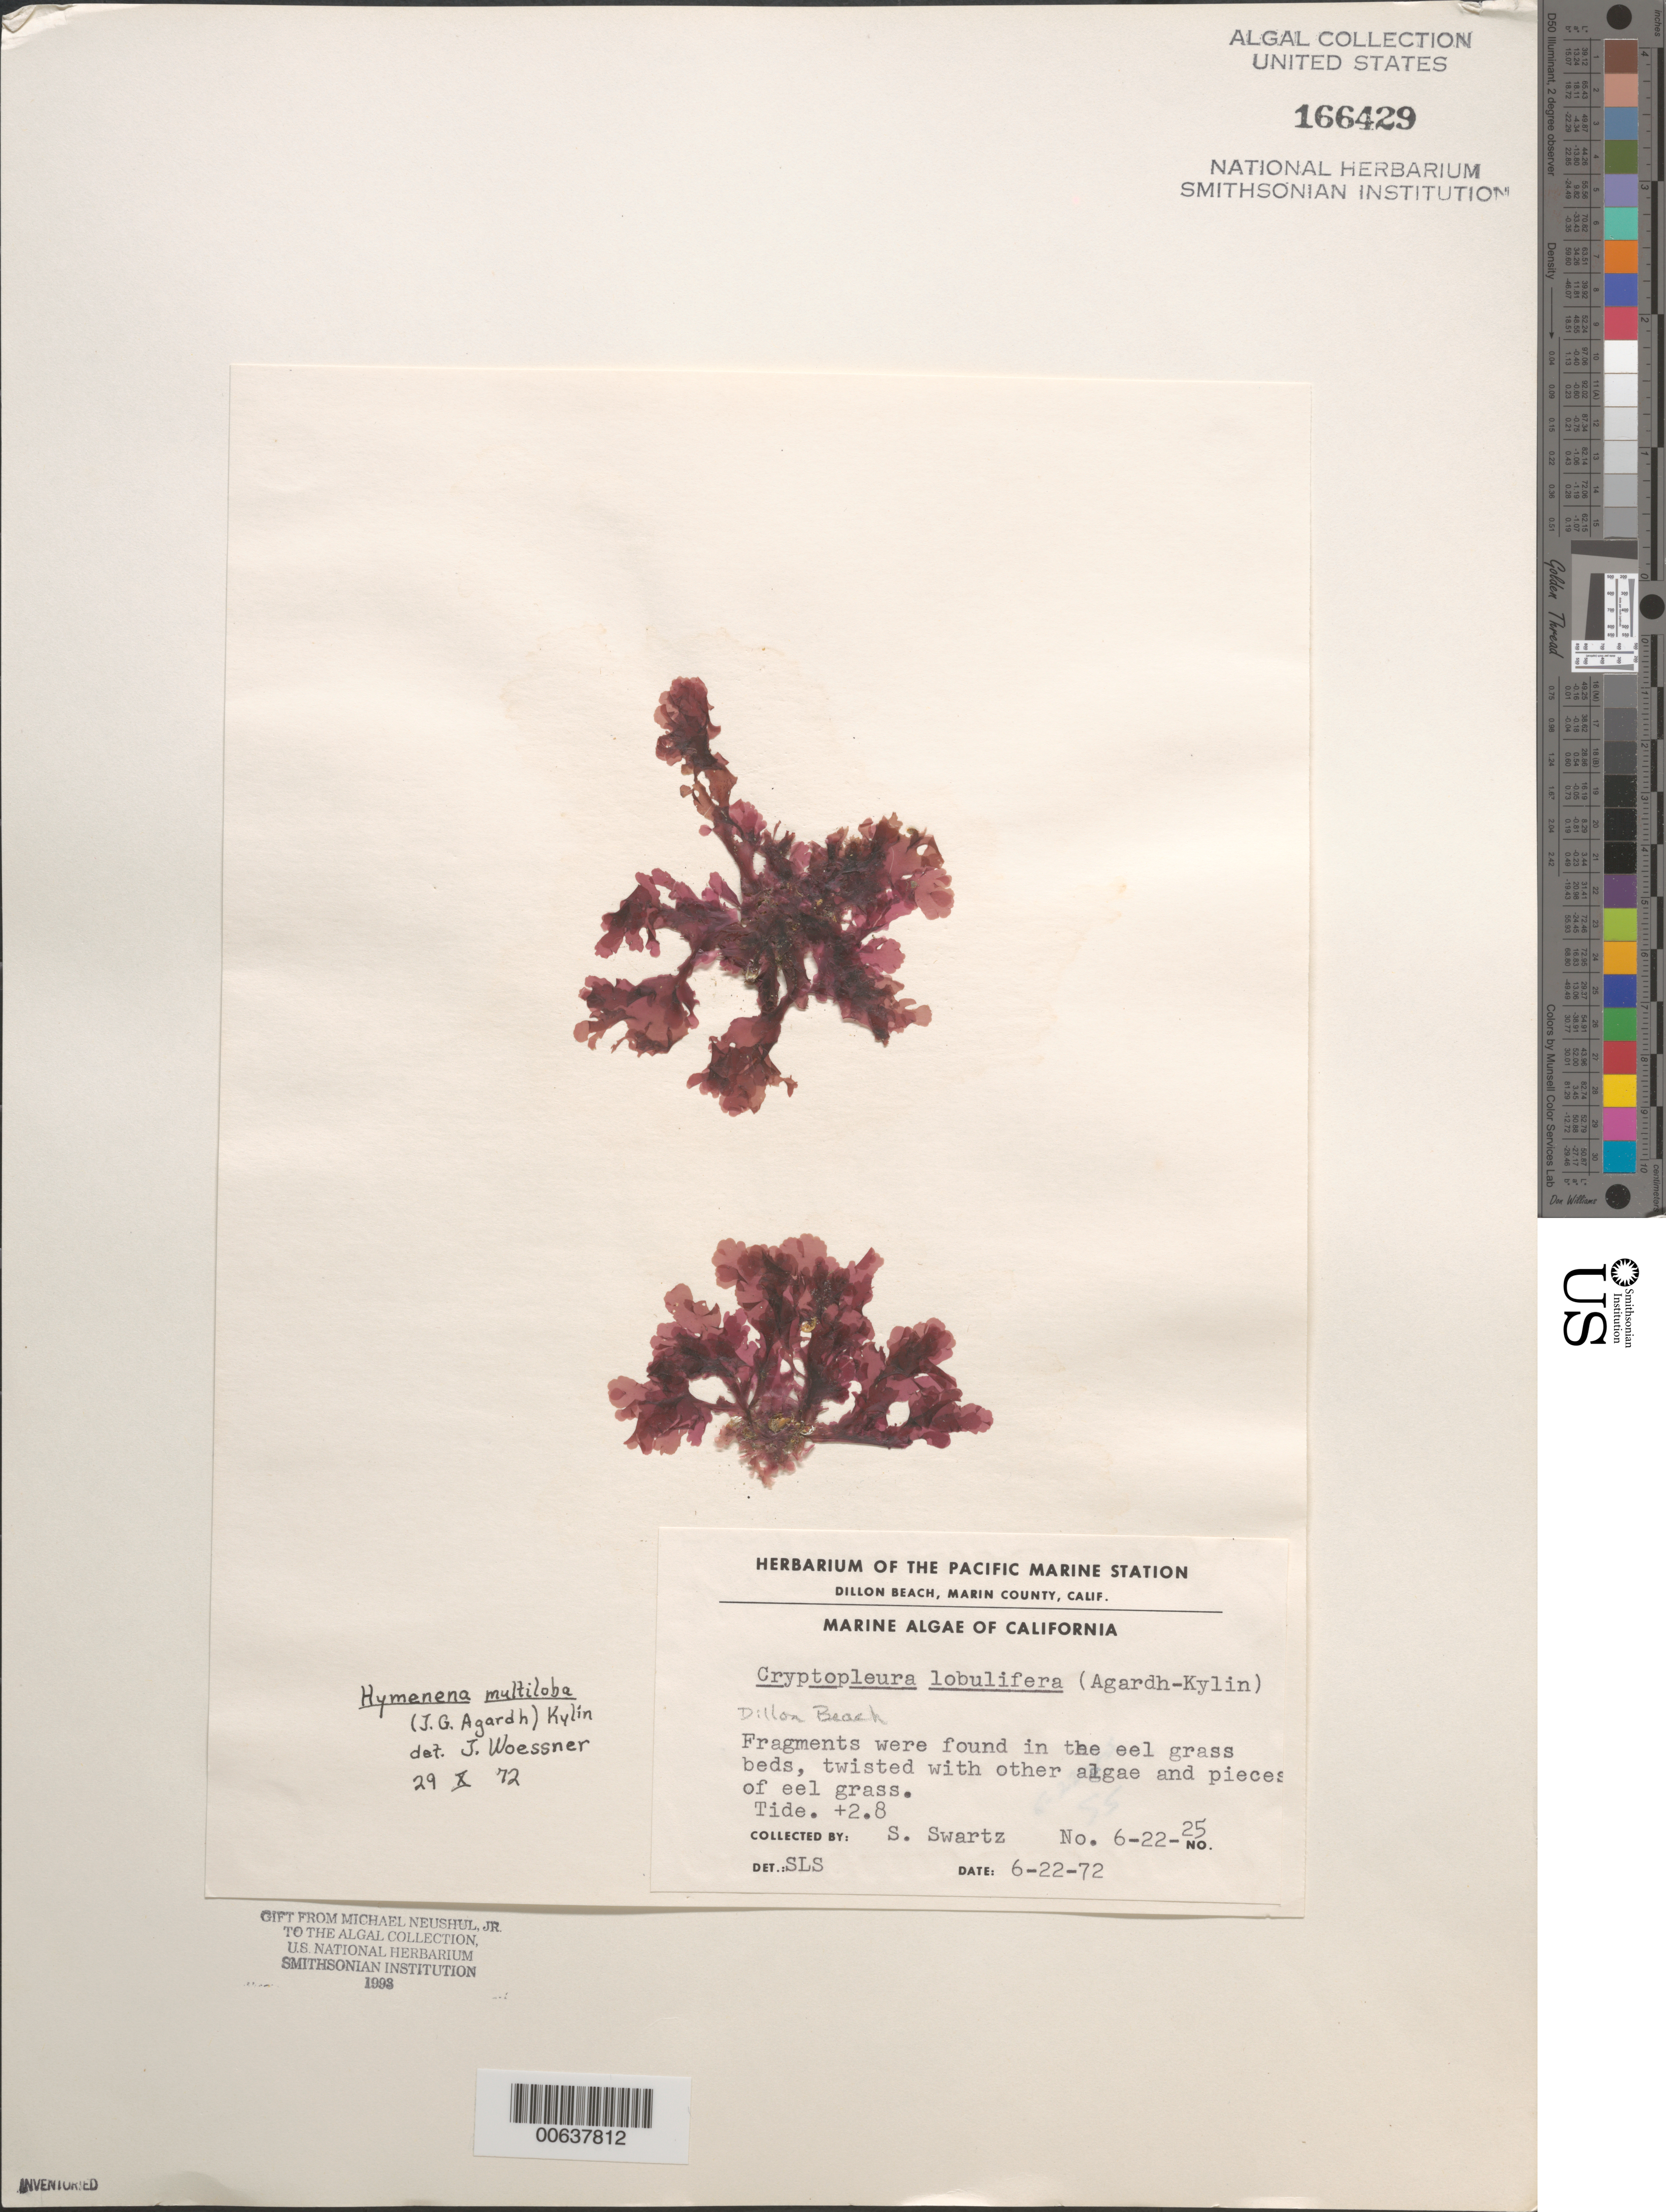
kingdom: Plantae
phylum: Rhodophyta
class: Florideophyceae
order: Ceramiales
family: Delesseriaceae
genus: Hymenena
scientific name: Hymenena multiloba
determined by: Woessner, J.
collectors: S. L. Swartz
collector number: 6-22-25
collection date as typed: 22 Jun 1972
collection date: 1972-06-22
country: United States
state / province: California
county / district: Marin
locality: Dillon Beach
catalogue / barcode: US 166429